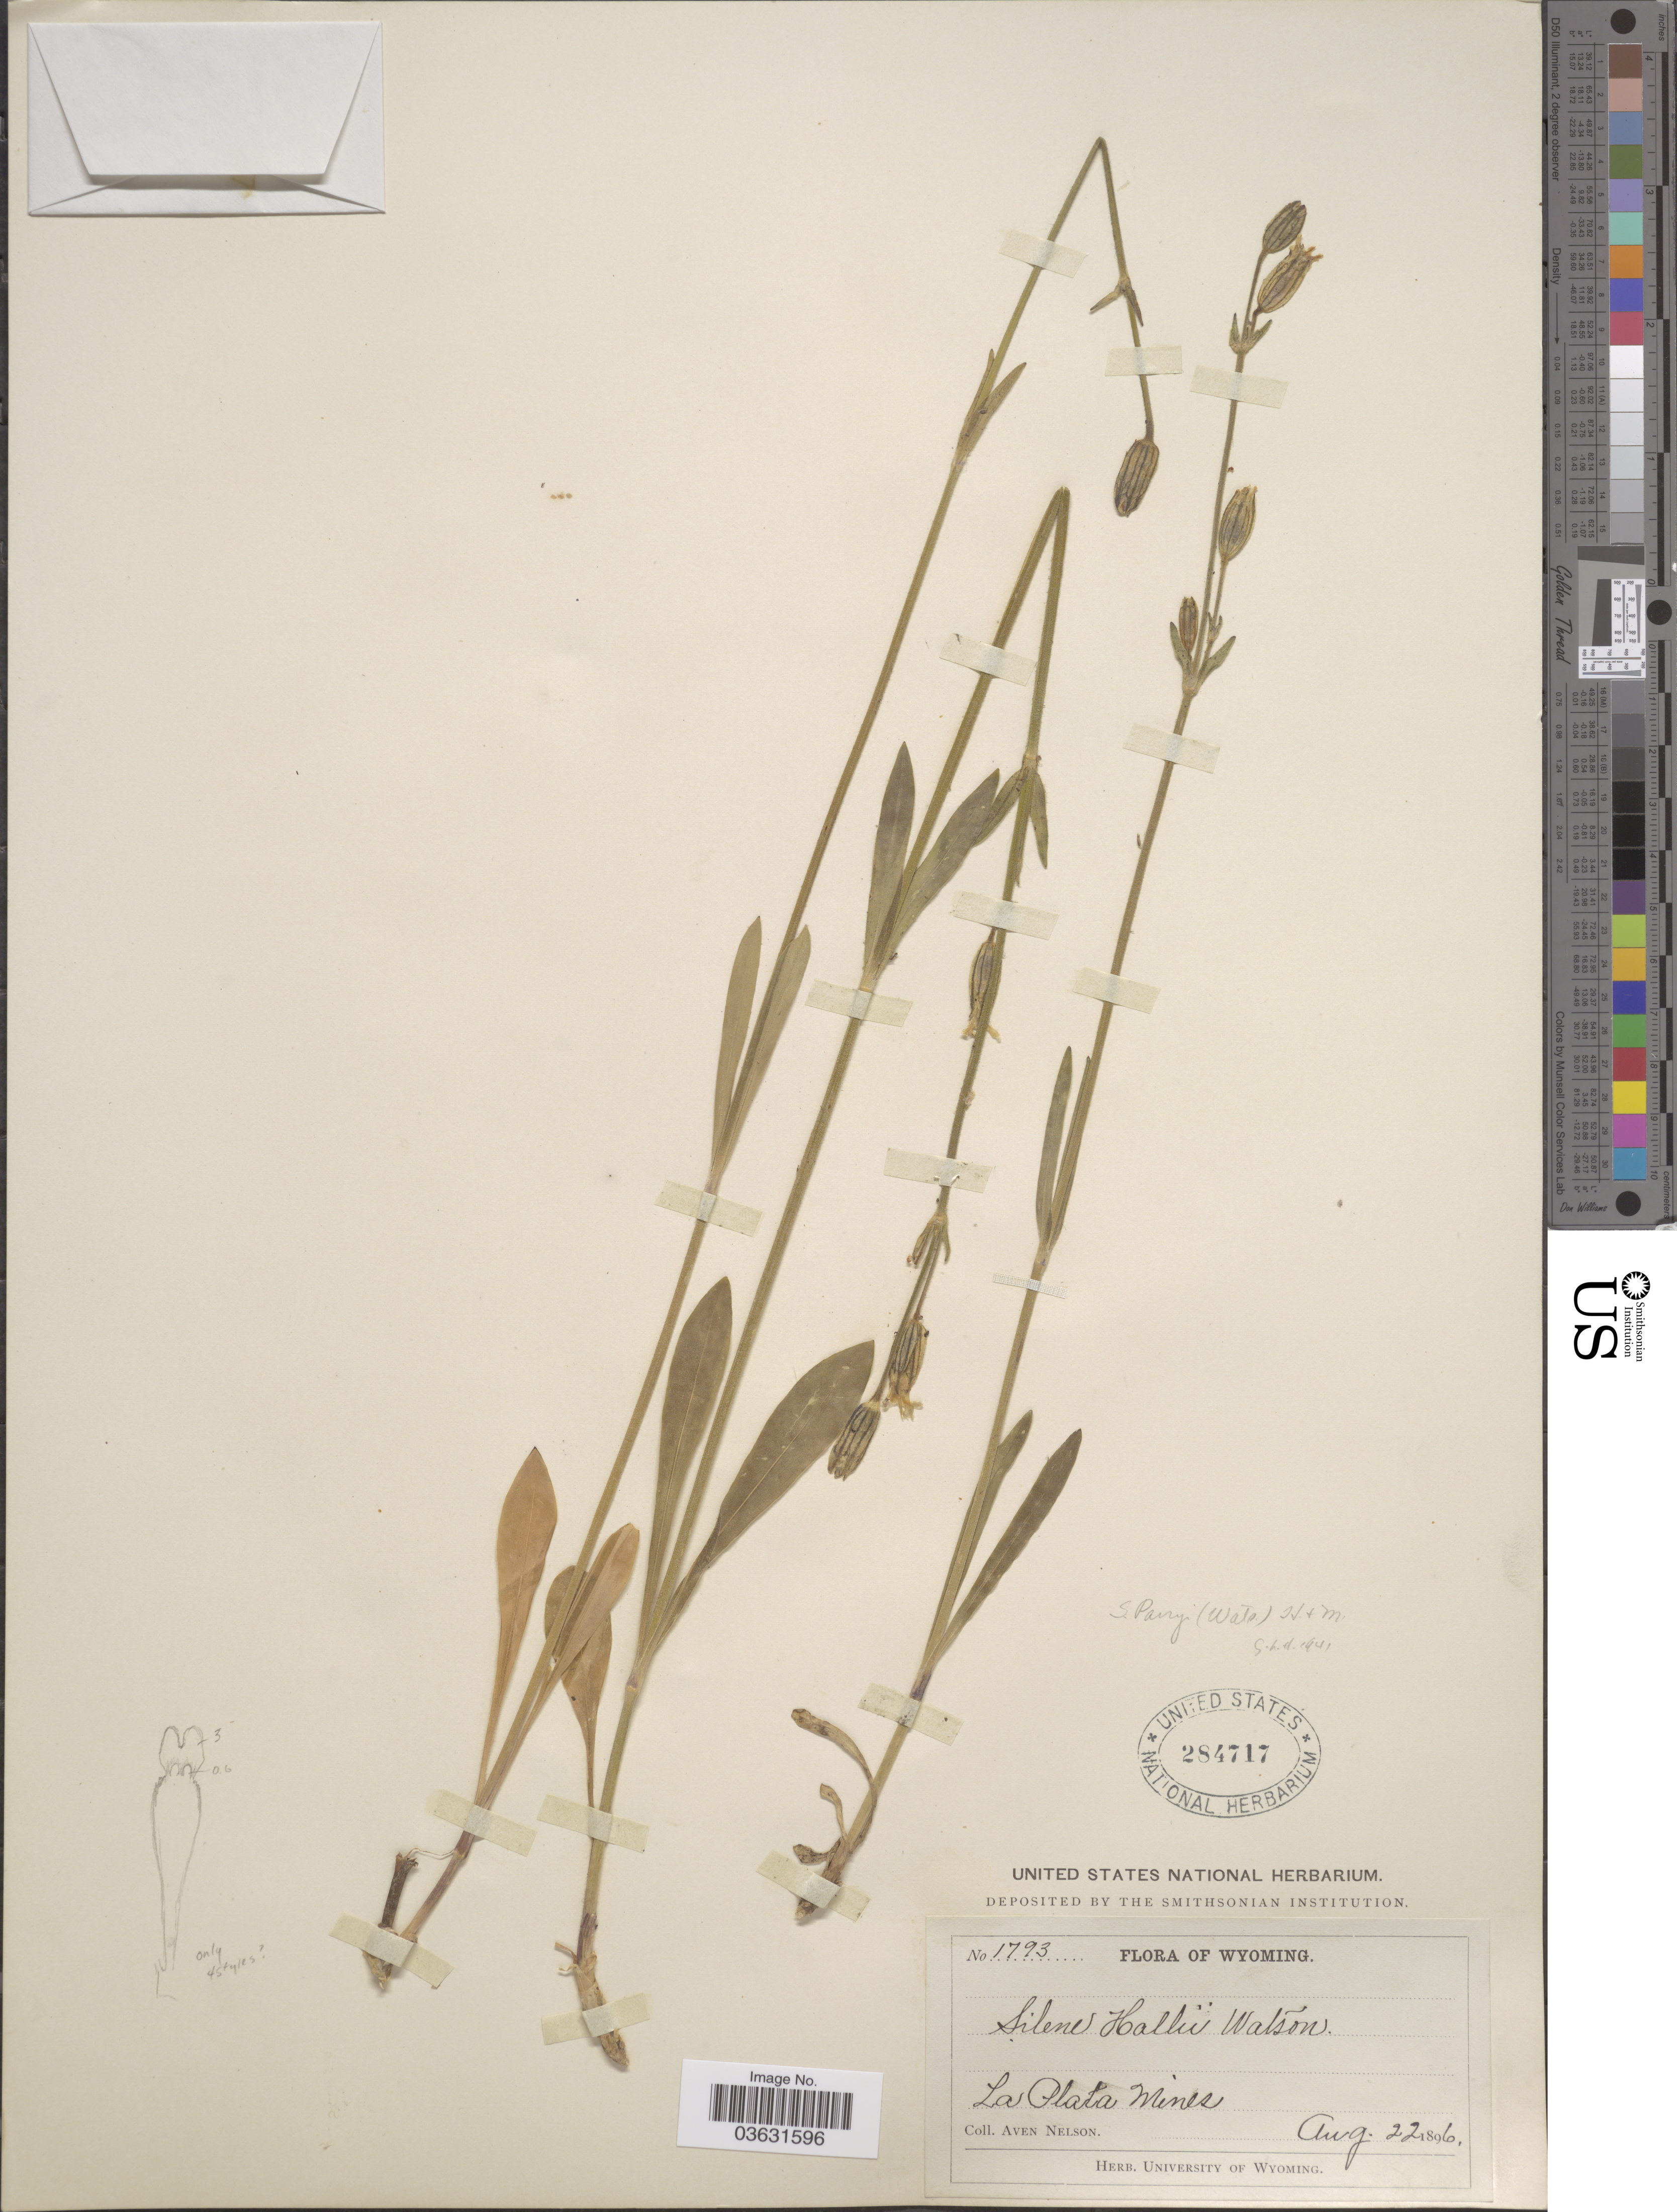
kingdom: Plantae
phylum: Tracheophyta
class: Magnoliopsida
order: Caryophyllales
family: Caryophyllaceae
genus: Silene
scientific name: Silene parryi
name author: (S. Watson) C.L. Hitchc. & Maguire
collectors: A. Nelson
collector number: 1793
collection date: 1896-08-22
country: United States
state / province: Wyoming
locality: La Plata Mines.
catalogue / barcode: US 284717